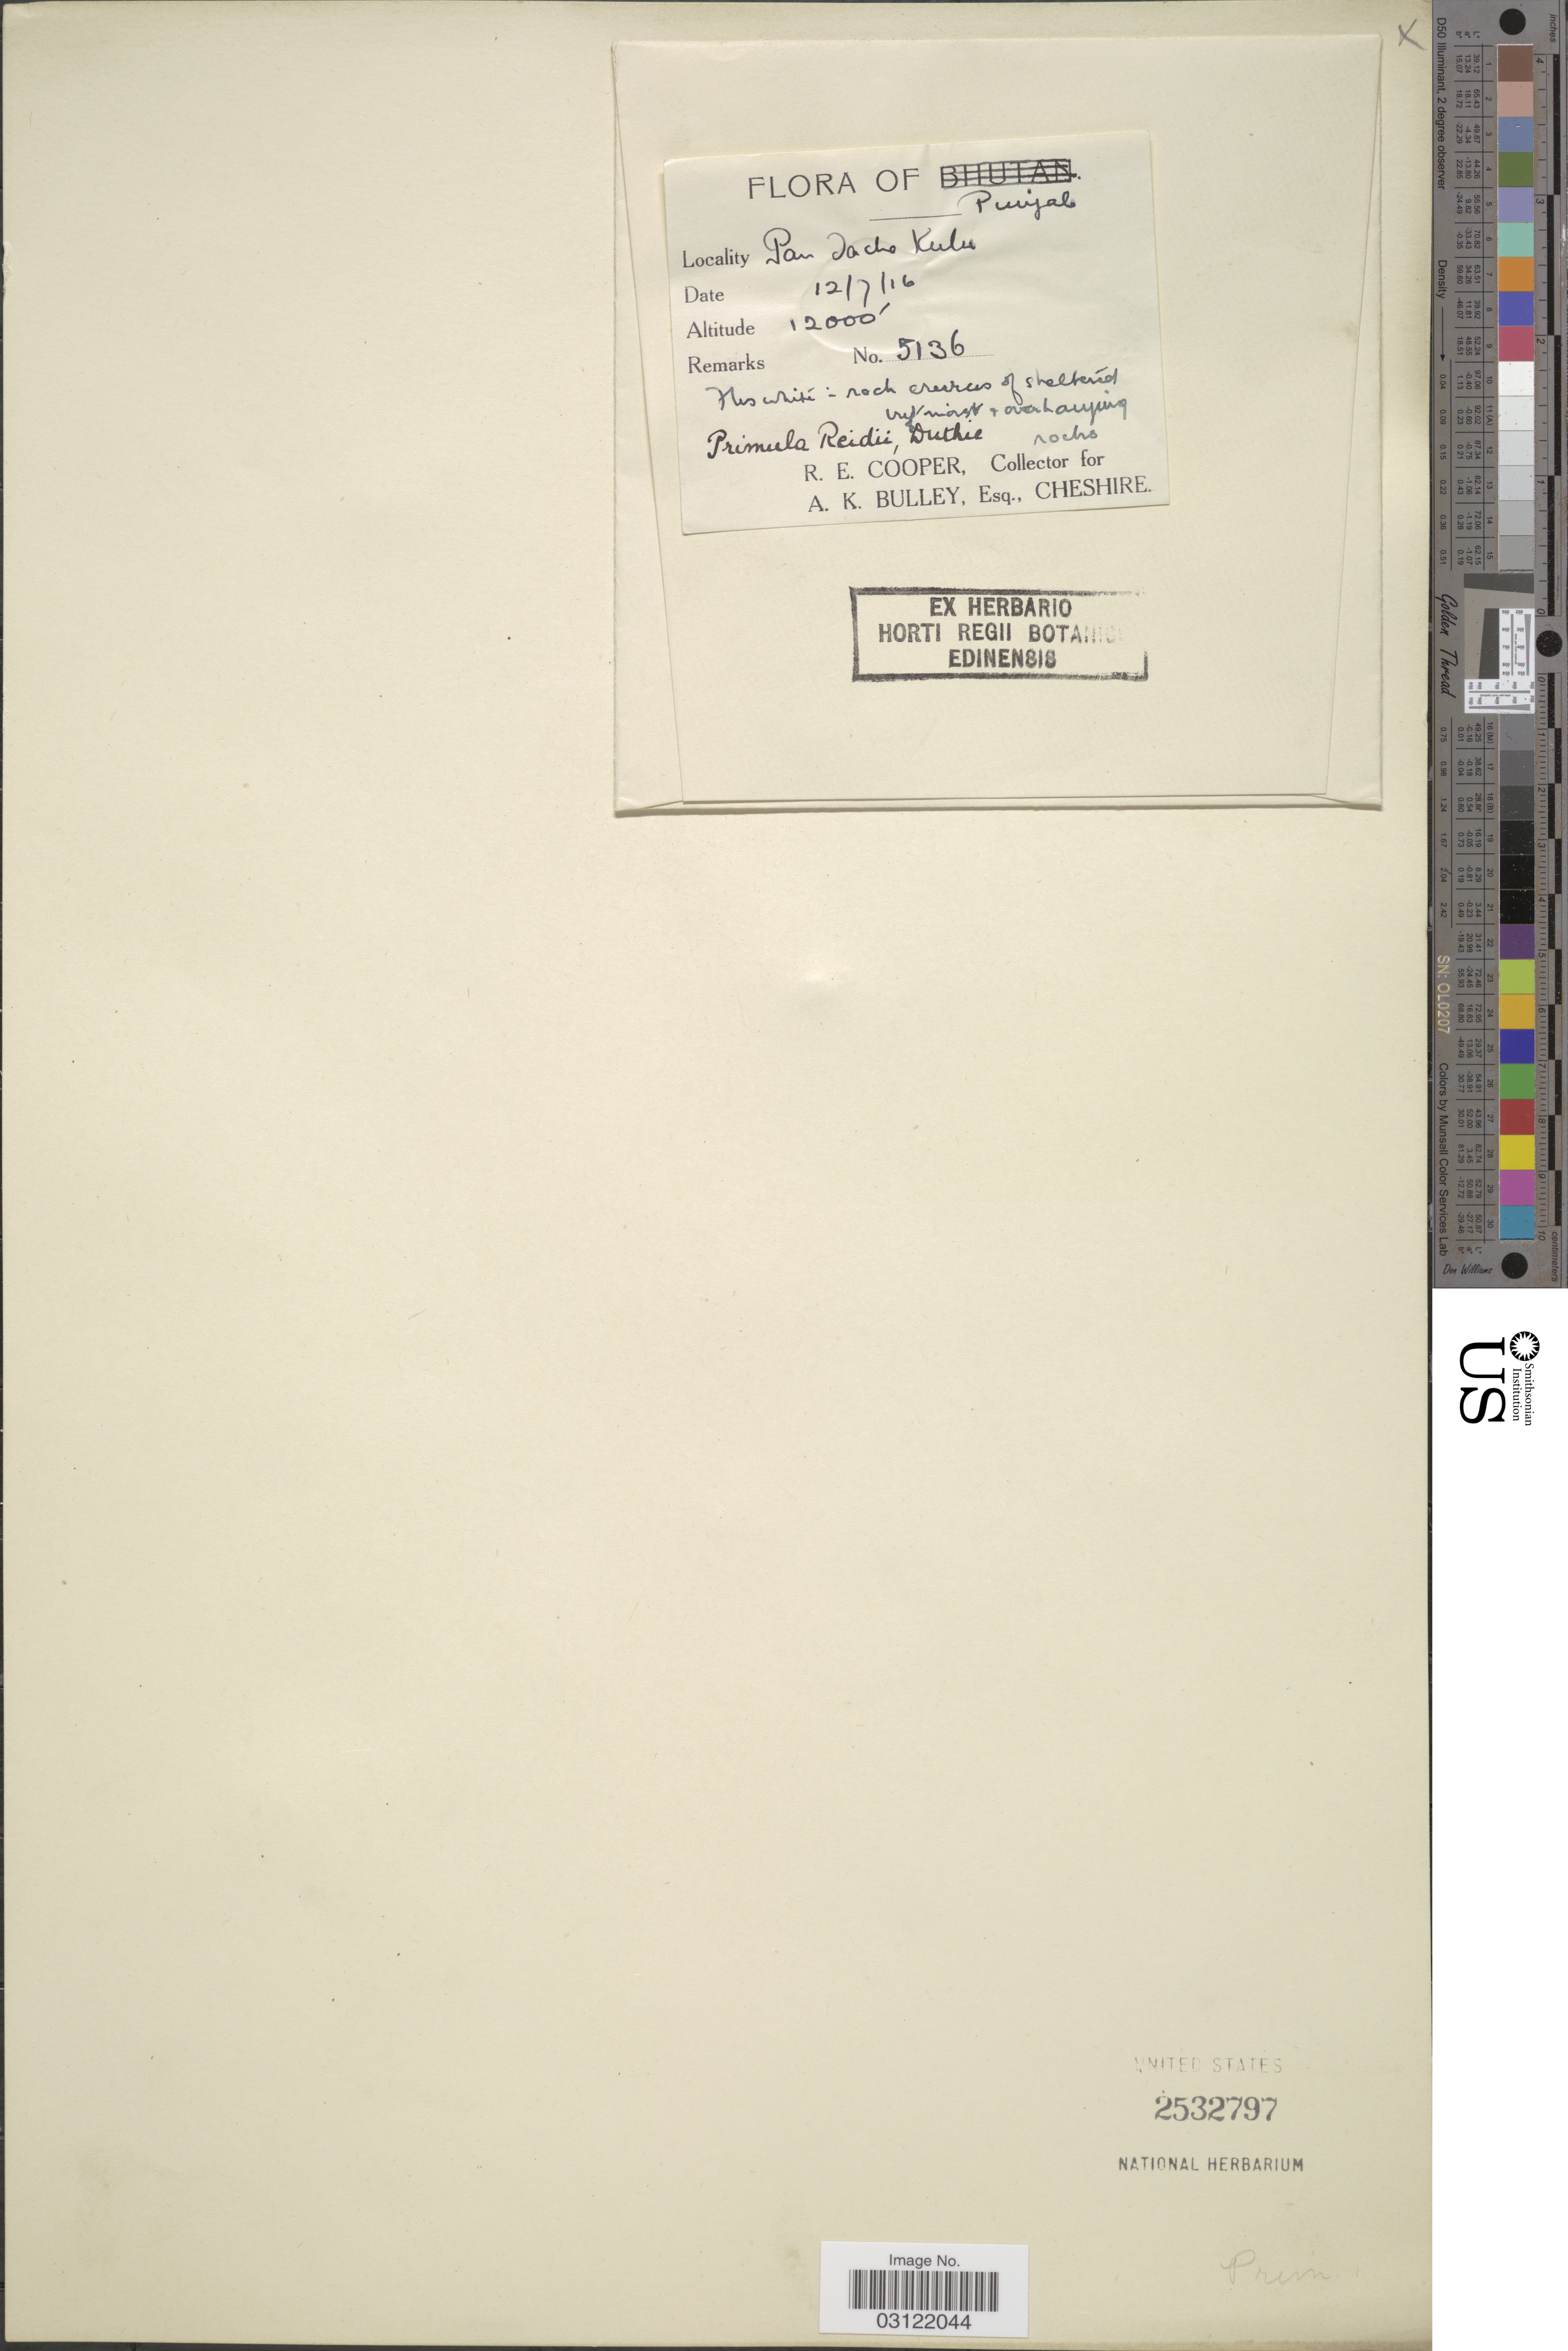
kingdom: Plantae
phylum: Tracheophyta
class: Magnoliopsida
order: Ericales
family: Primulaceae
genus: Primula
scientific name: Primula reidii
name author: Duthie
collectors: R. E. Cooper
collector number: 5136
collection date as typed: Transcribed d/m/y: 12/7/16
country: India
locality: Punjab, Pan dache Kulu.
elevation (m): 3658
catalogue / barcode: US 2532797